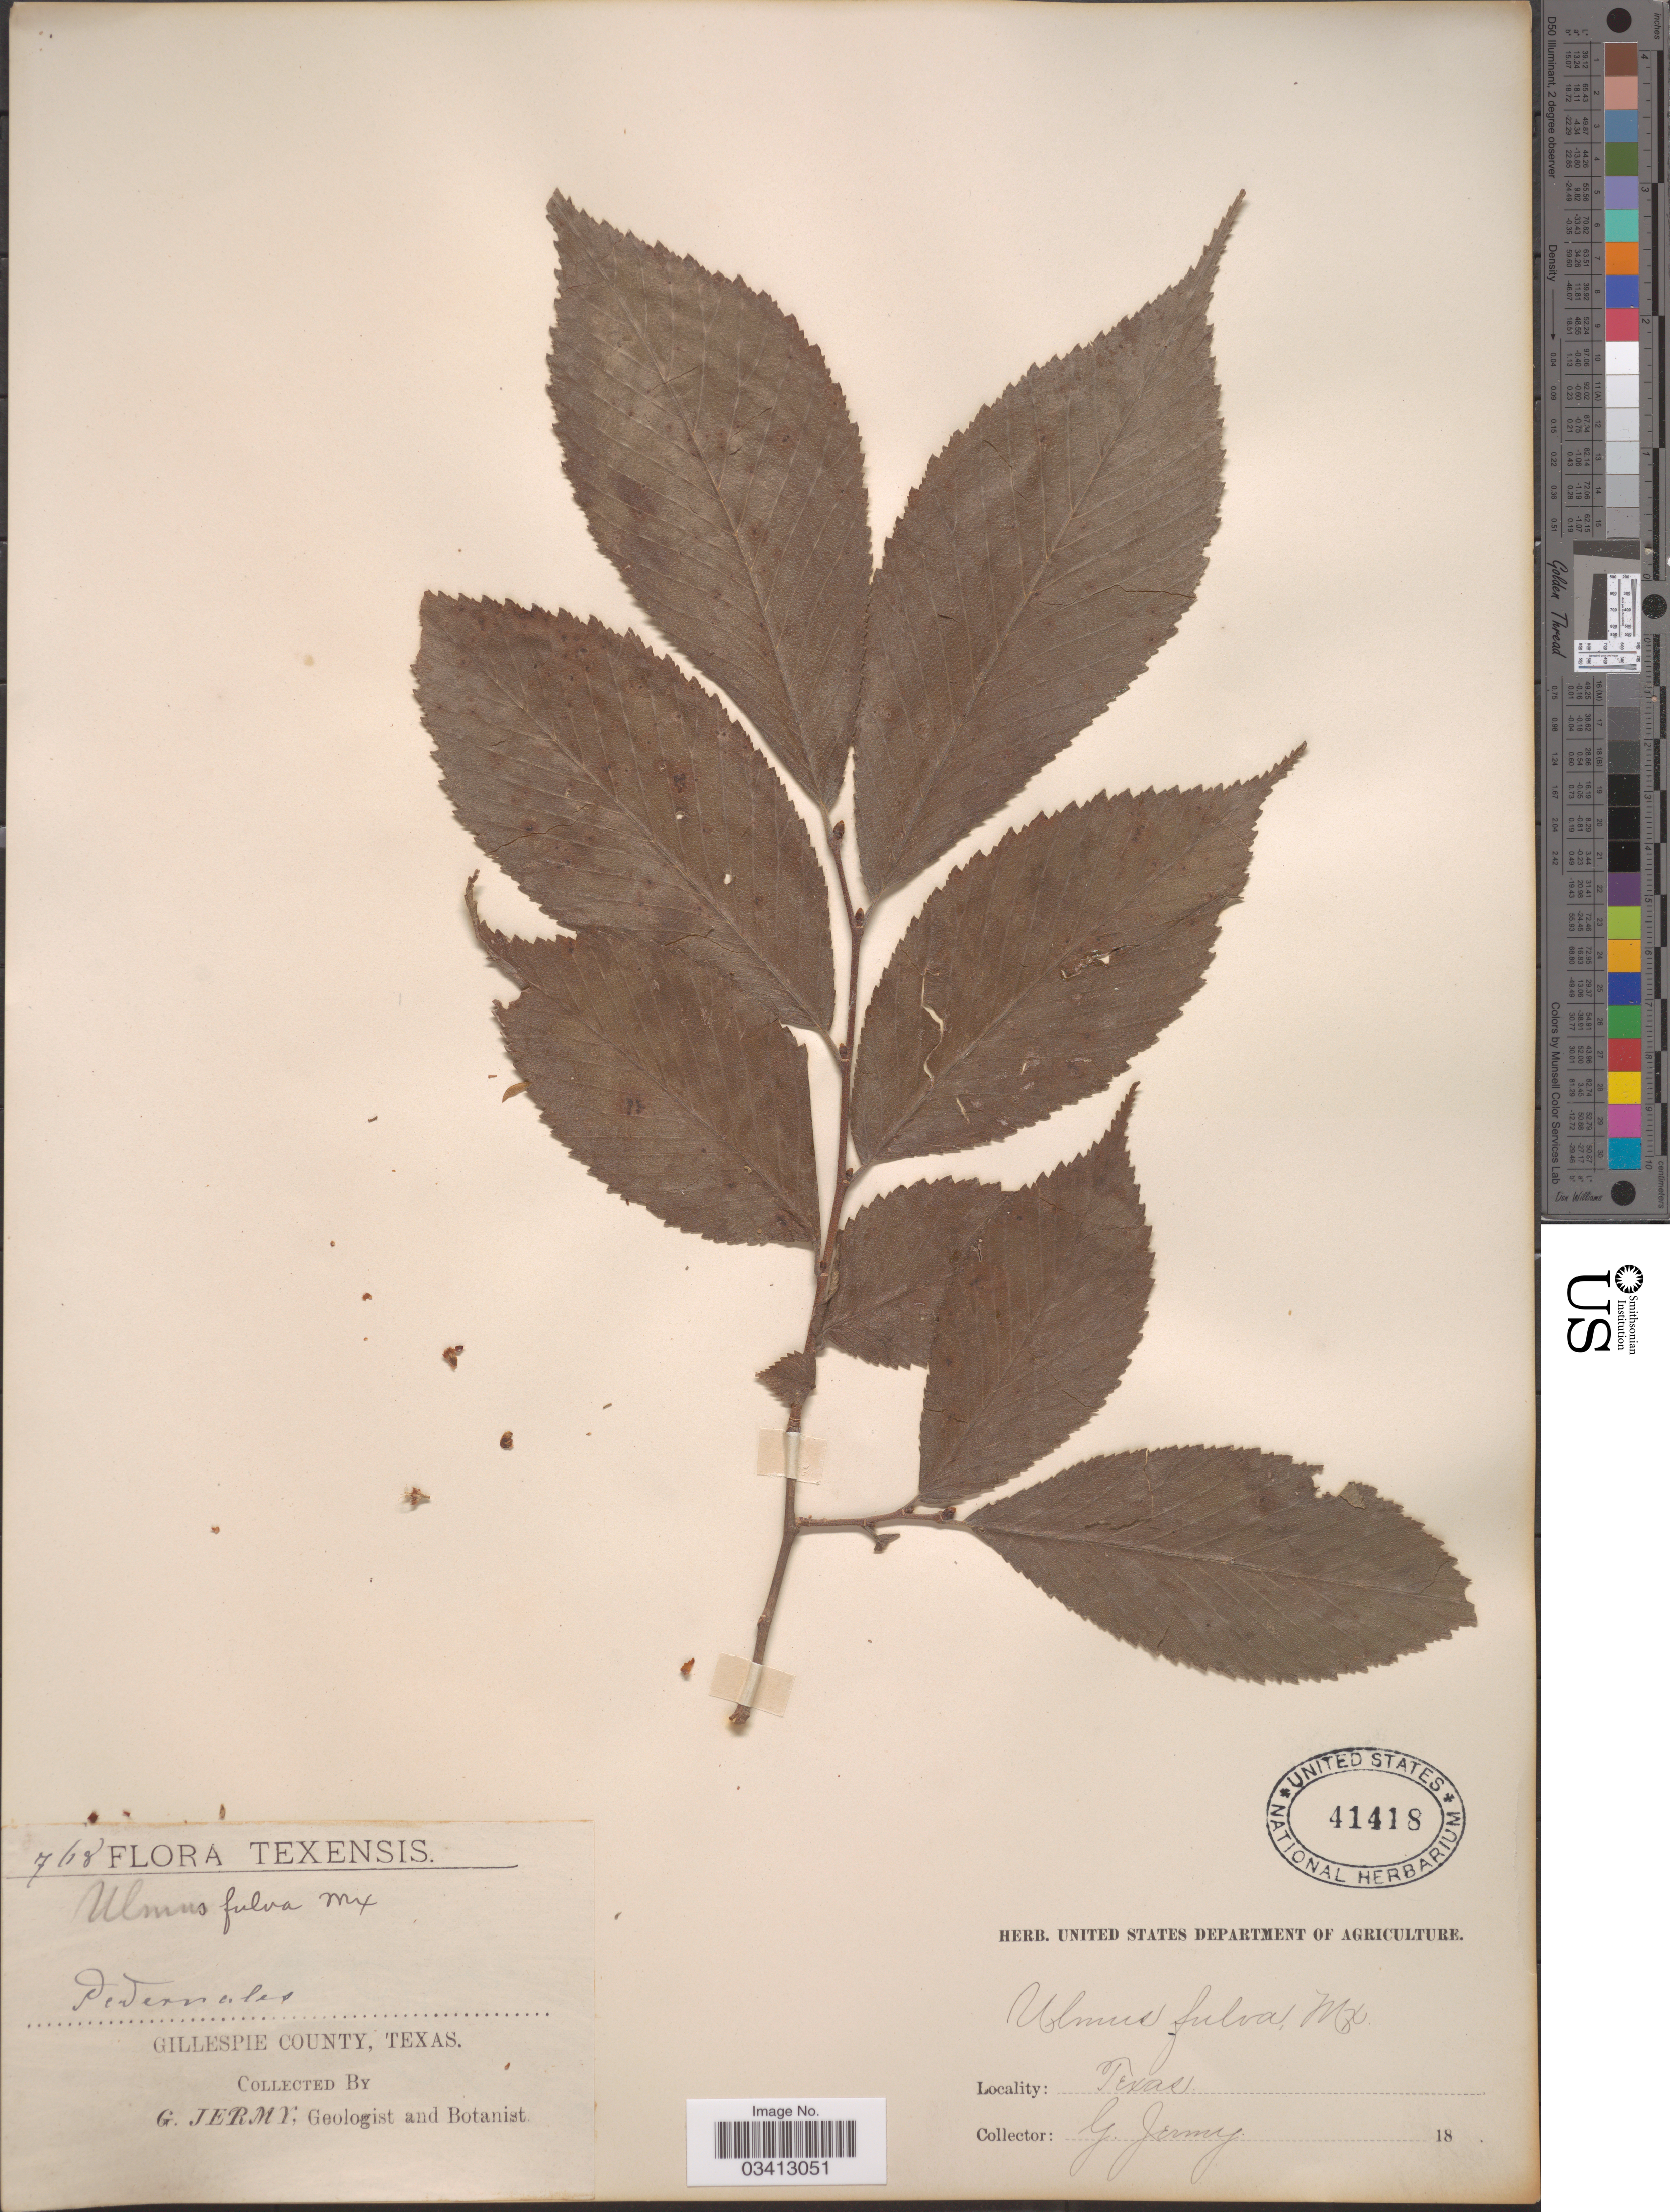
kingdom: Plantae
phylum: Tracheophyta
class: Magnoliopsida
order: Rosales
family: Ulmaceae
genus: Ulmus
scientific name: Ulmus rubra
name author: Muhl.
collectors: G. Jermy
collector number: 768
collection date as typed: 18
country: United States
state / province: Texas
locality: Pedernales. Gillespie County.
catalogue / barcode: US 41418